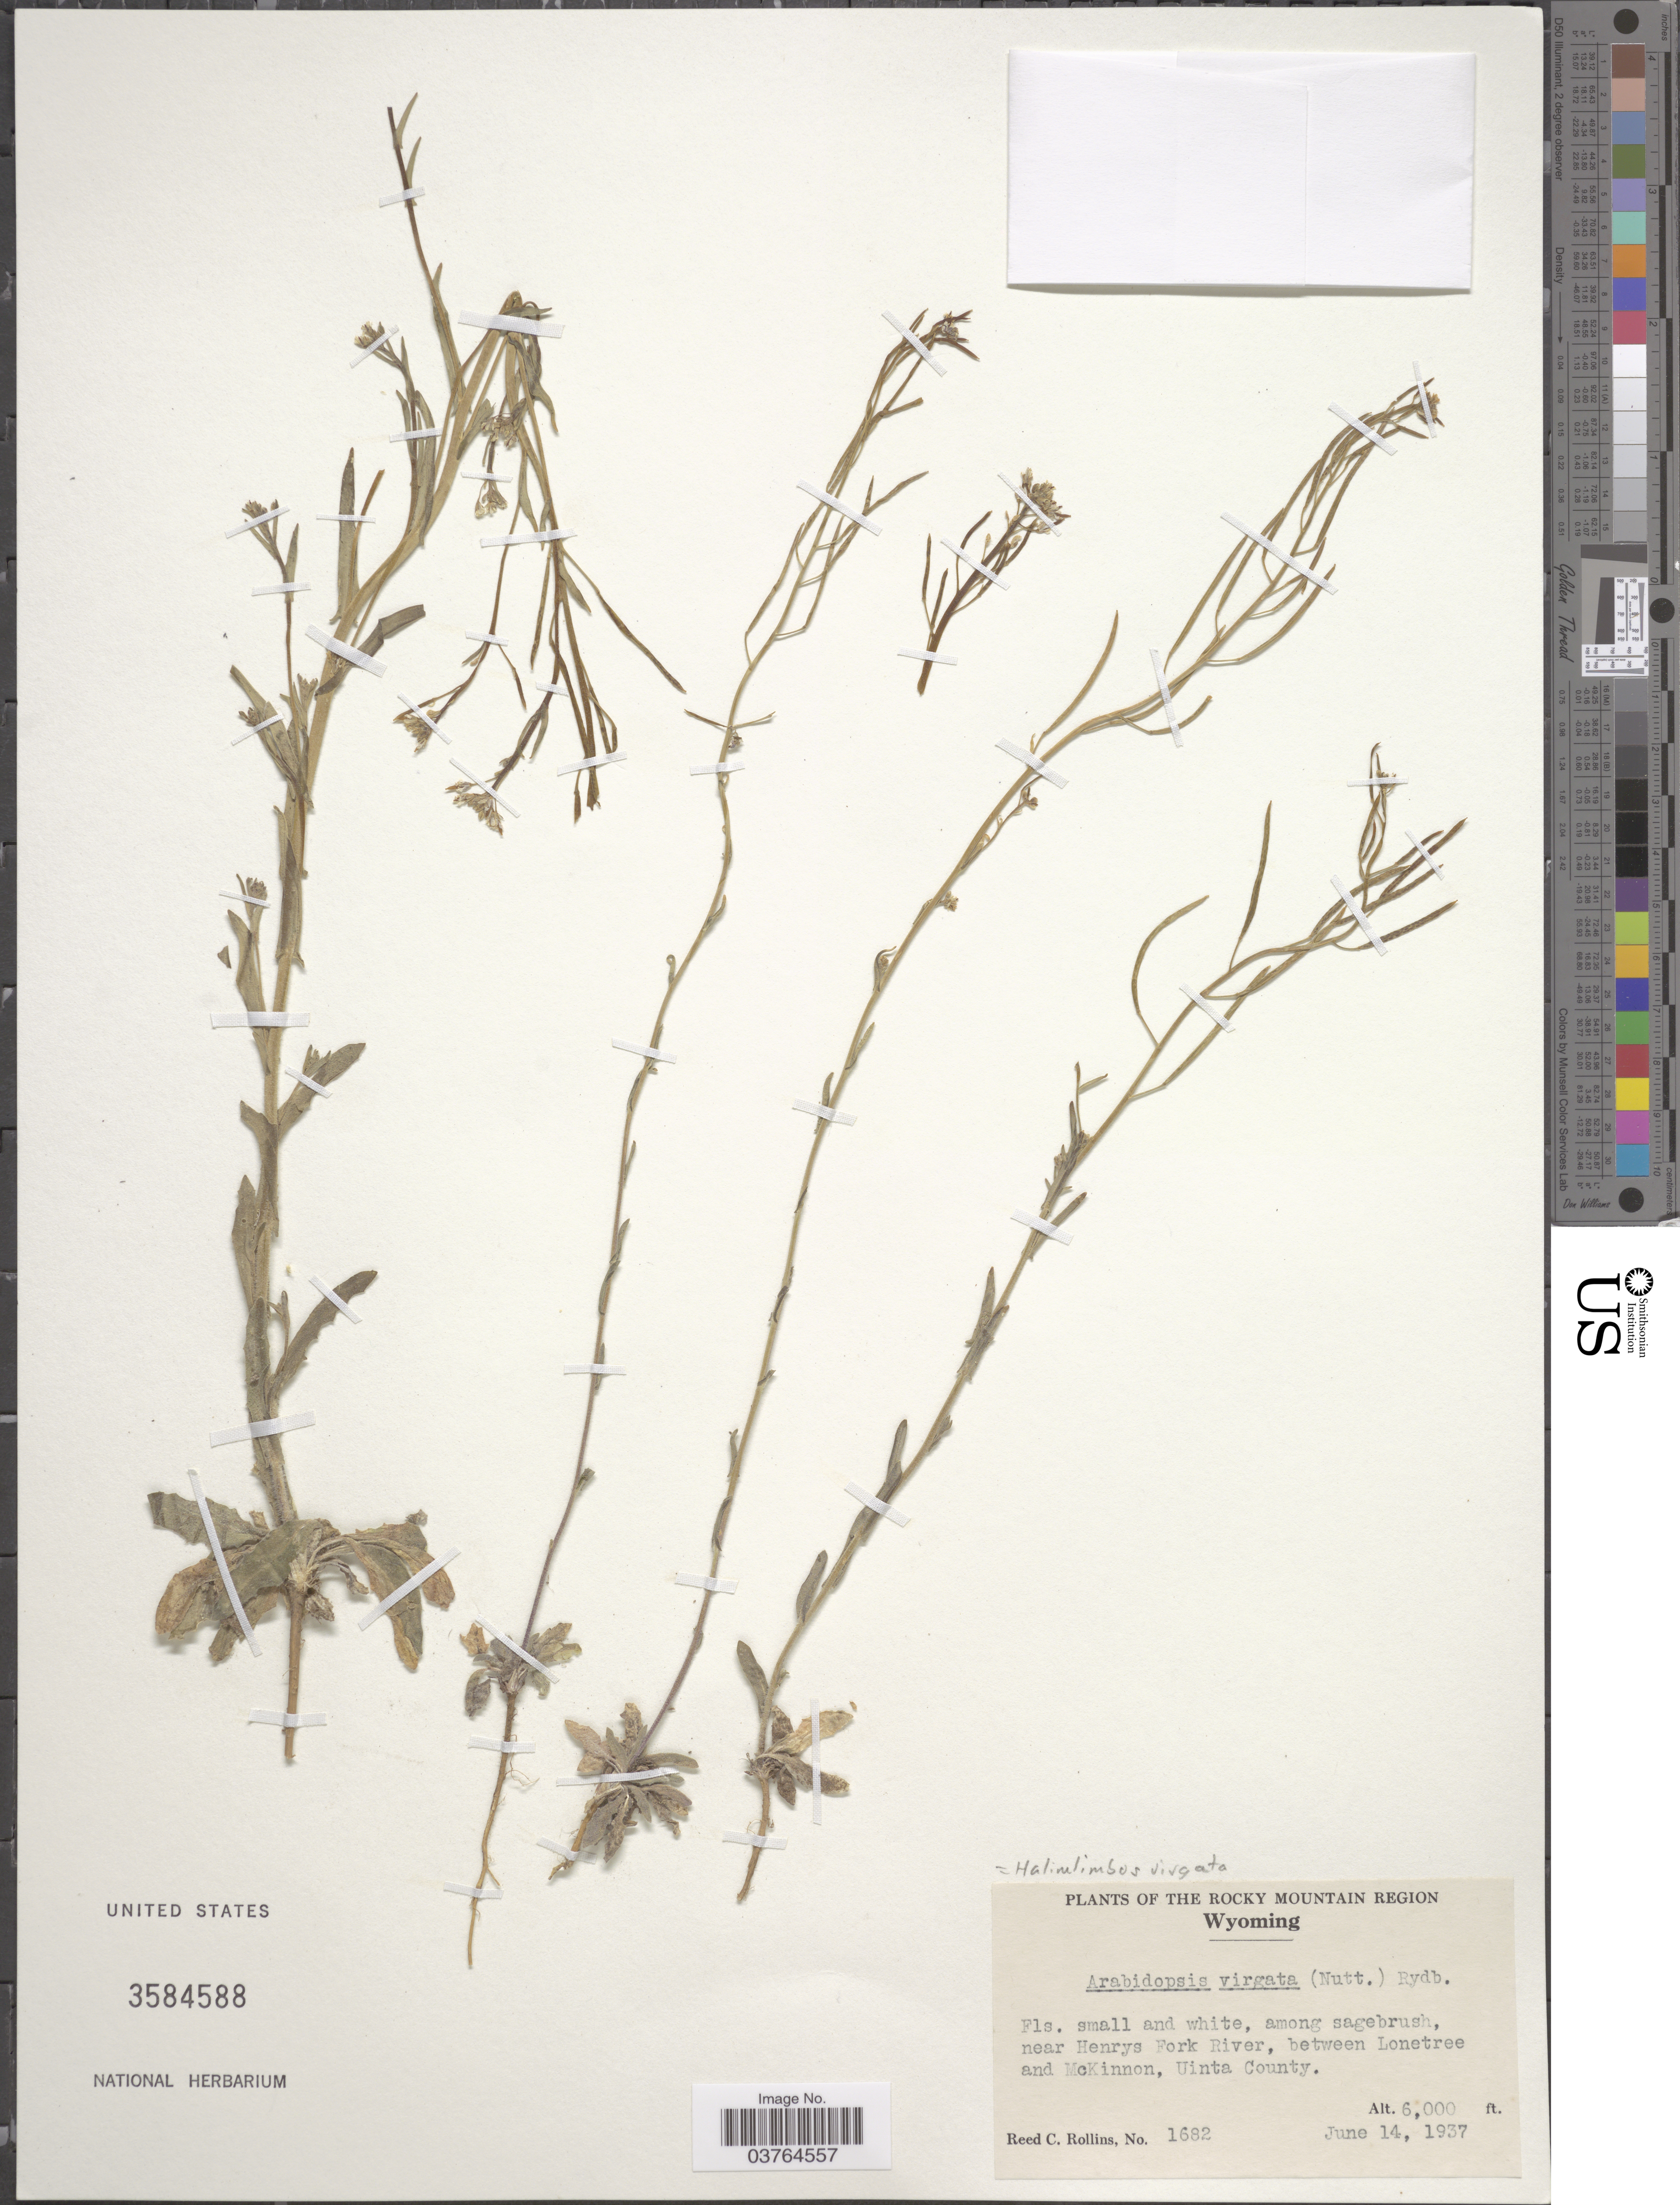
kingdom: Plantae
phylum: Tracheophyta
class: Magnoliopsida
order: Brassicales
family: Brassicaceae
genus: Transberingia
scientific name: Transberingia bursifolia subsp. virgata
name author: (Nutt.) Al-Shehbaz & O'Kane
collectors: R. C. Rollins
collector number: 1682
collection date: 1937-06-14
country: United States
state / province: Wyoming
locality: The Rocky Mountain Region. Near Henrys Fork River, between Lonetree and McKinnon, Uinta County.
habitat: among sagebrush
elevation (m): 1829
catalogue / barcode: US 3584588